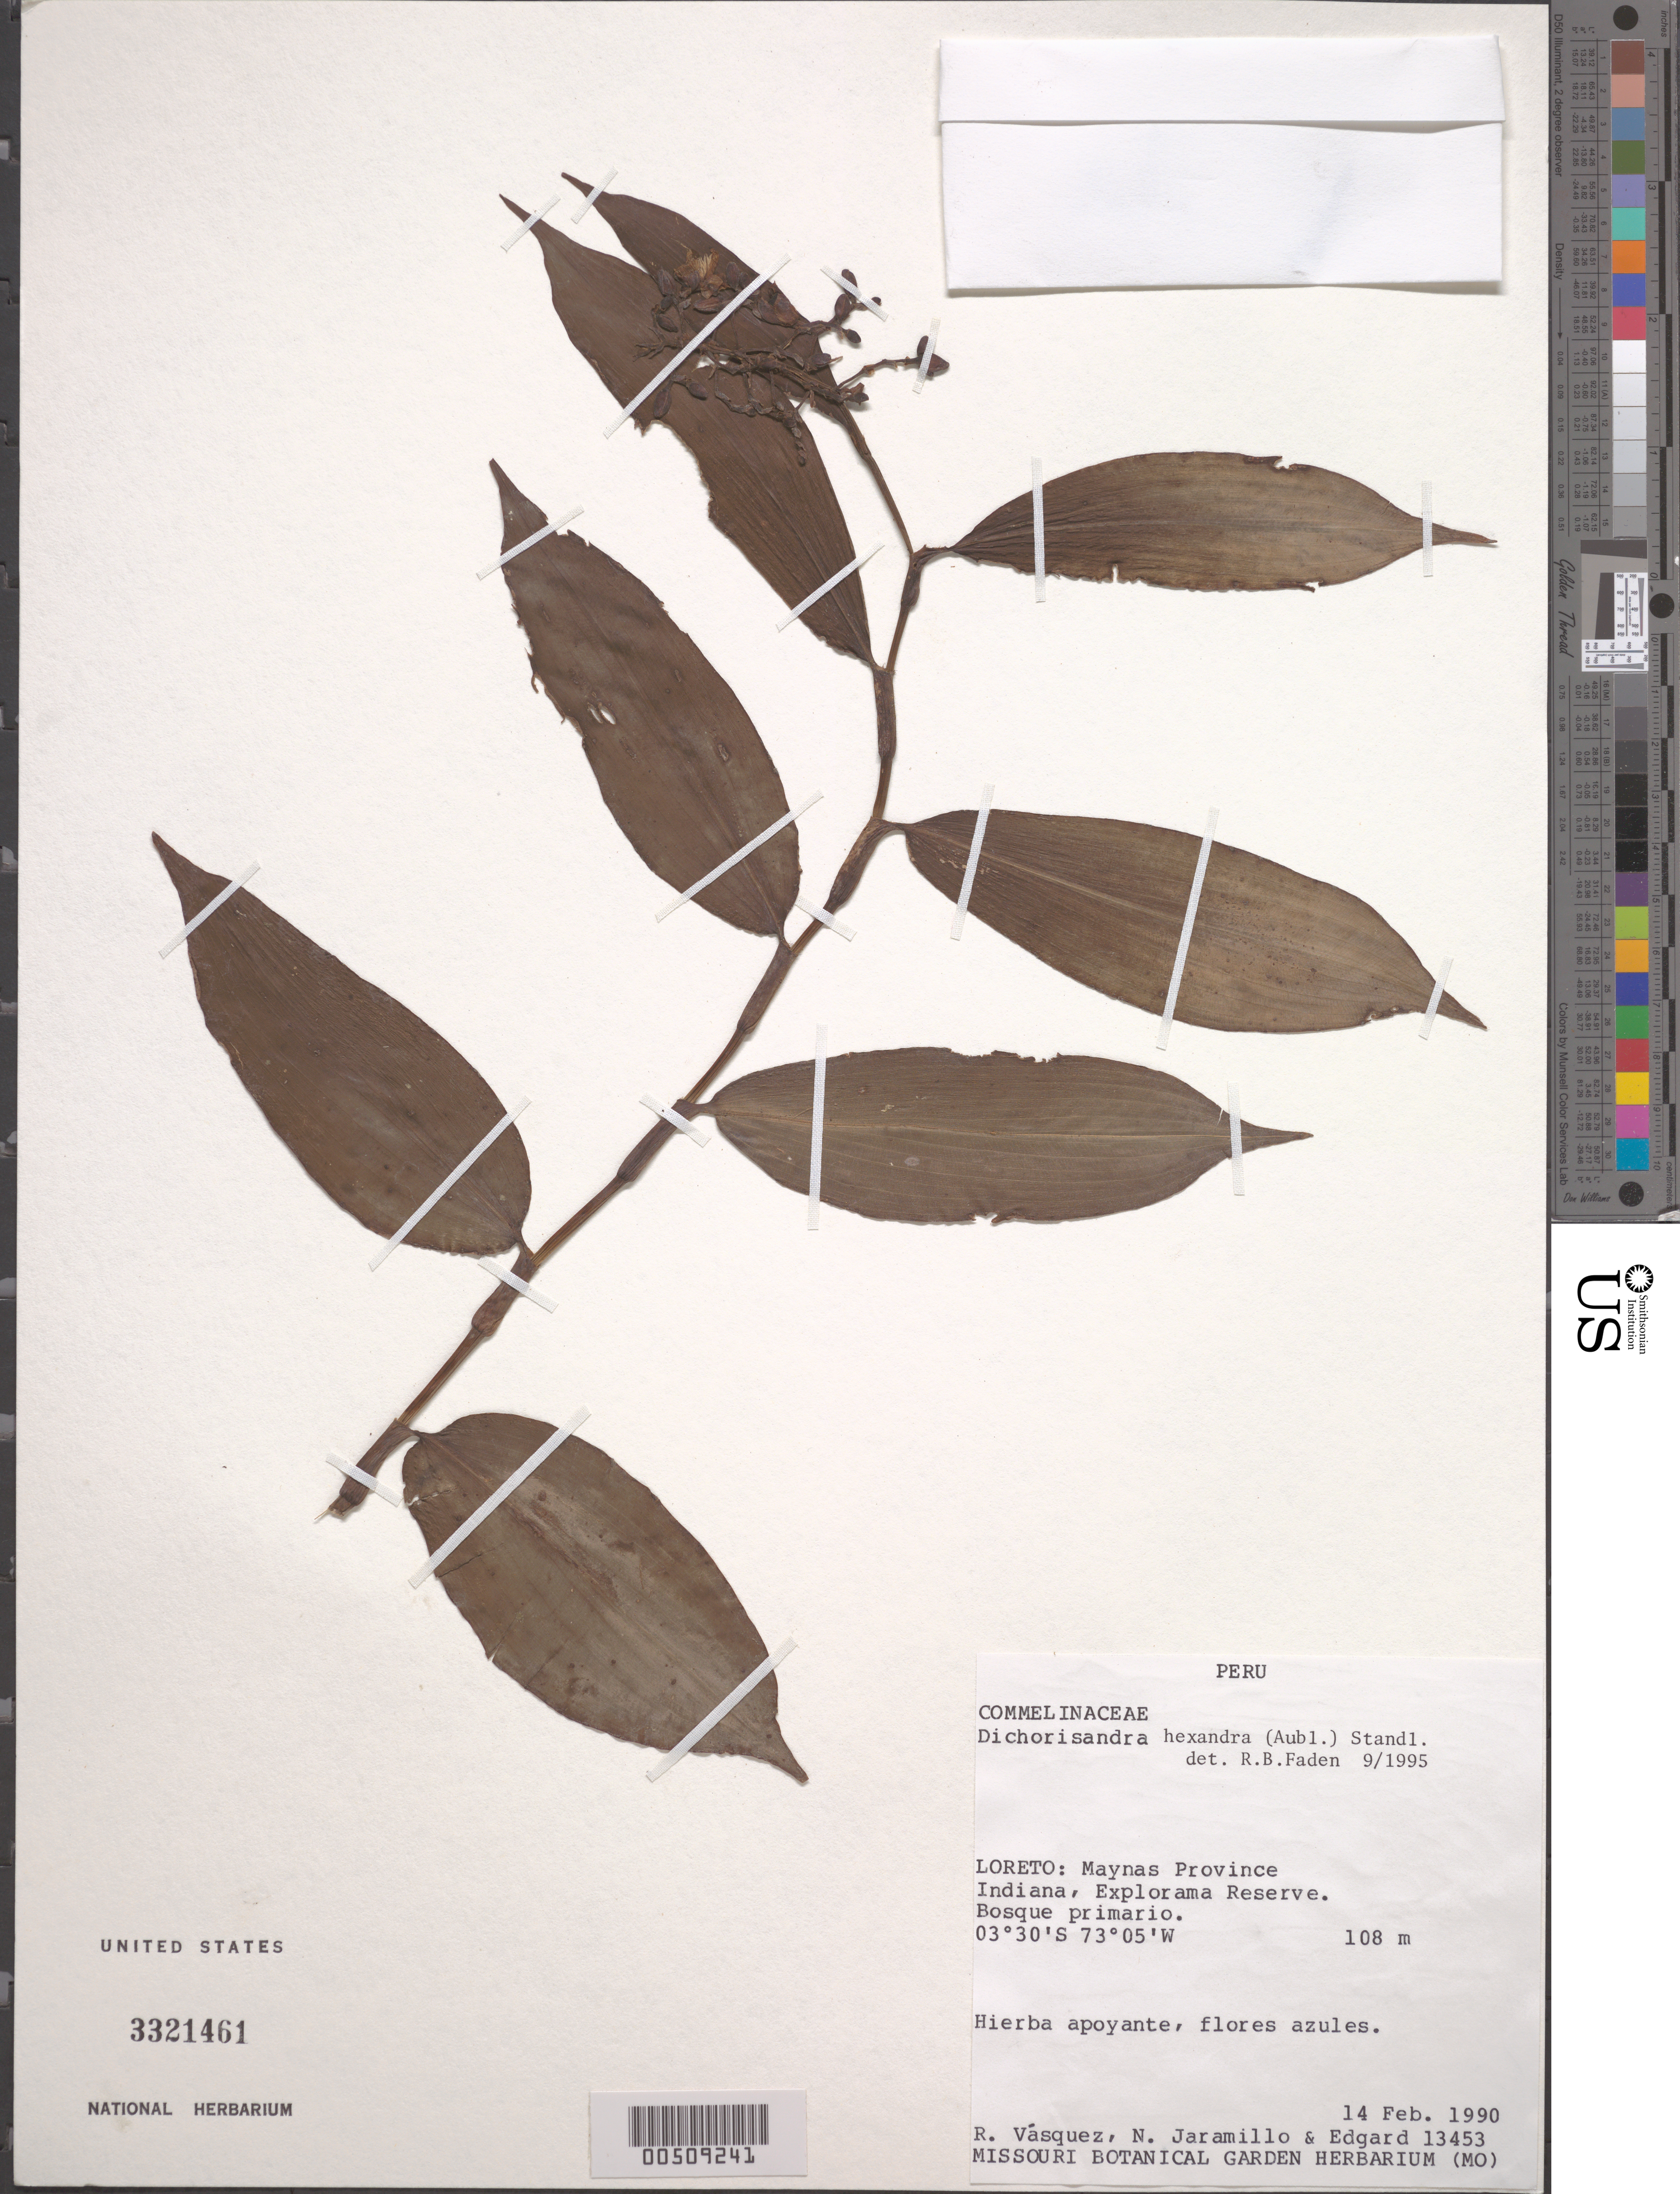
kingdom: Plantae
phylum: Tracheophyta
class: Liliopsida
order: Commelinales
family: Commelinaceae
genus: Dichorisandra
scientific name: Dichorisandra hexandra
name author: (Aubl.) Standl.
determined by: Faden, Robert B., (US), Smithsonian Institution - National Museum of Natural History (UNITED STATES)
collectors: R. Vasquez, N. Jaramillo & -. Edgard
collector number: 13453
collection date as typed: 14 Feb 1990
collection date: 1990-02-14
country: Peru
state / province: Loreto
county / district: Maynas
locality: Maynas Province, Indiana, Explorama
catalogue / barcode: US 3321461